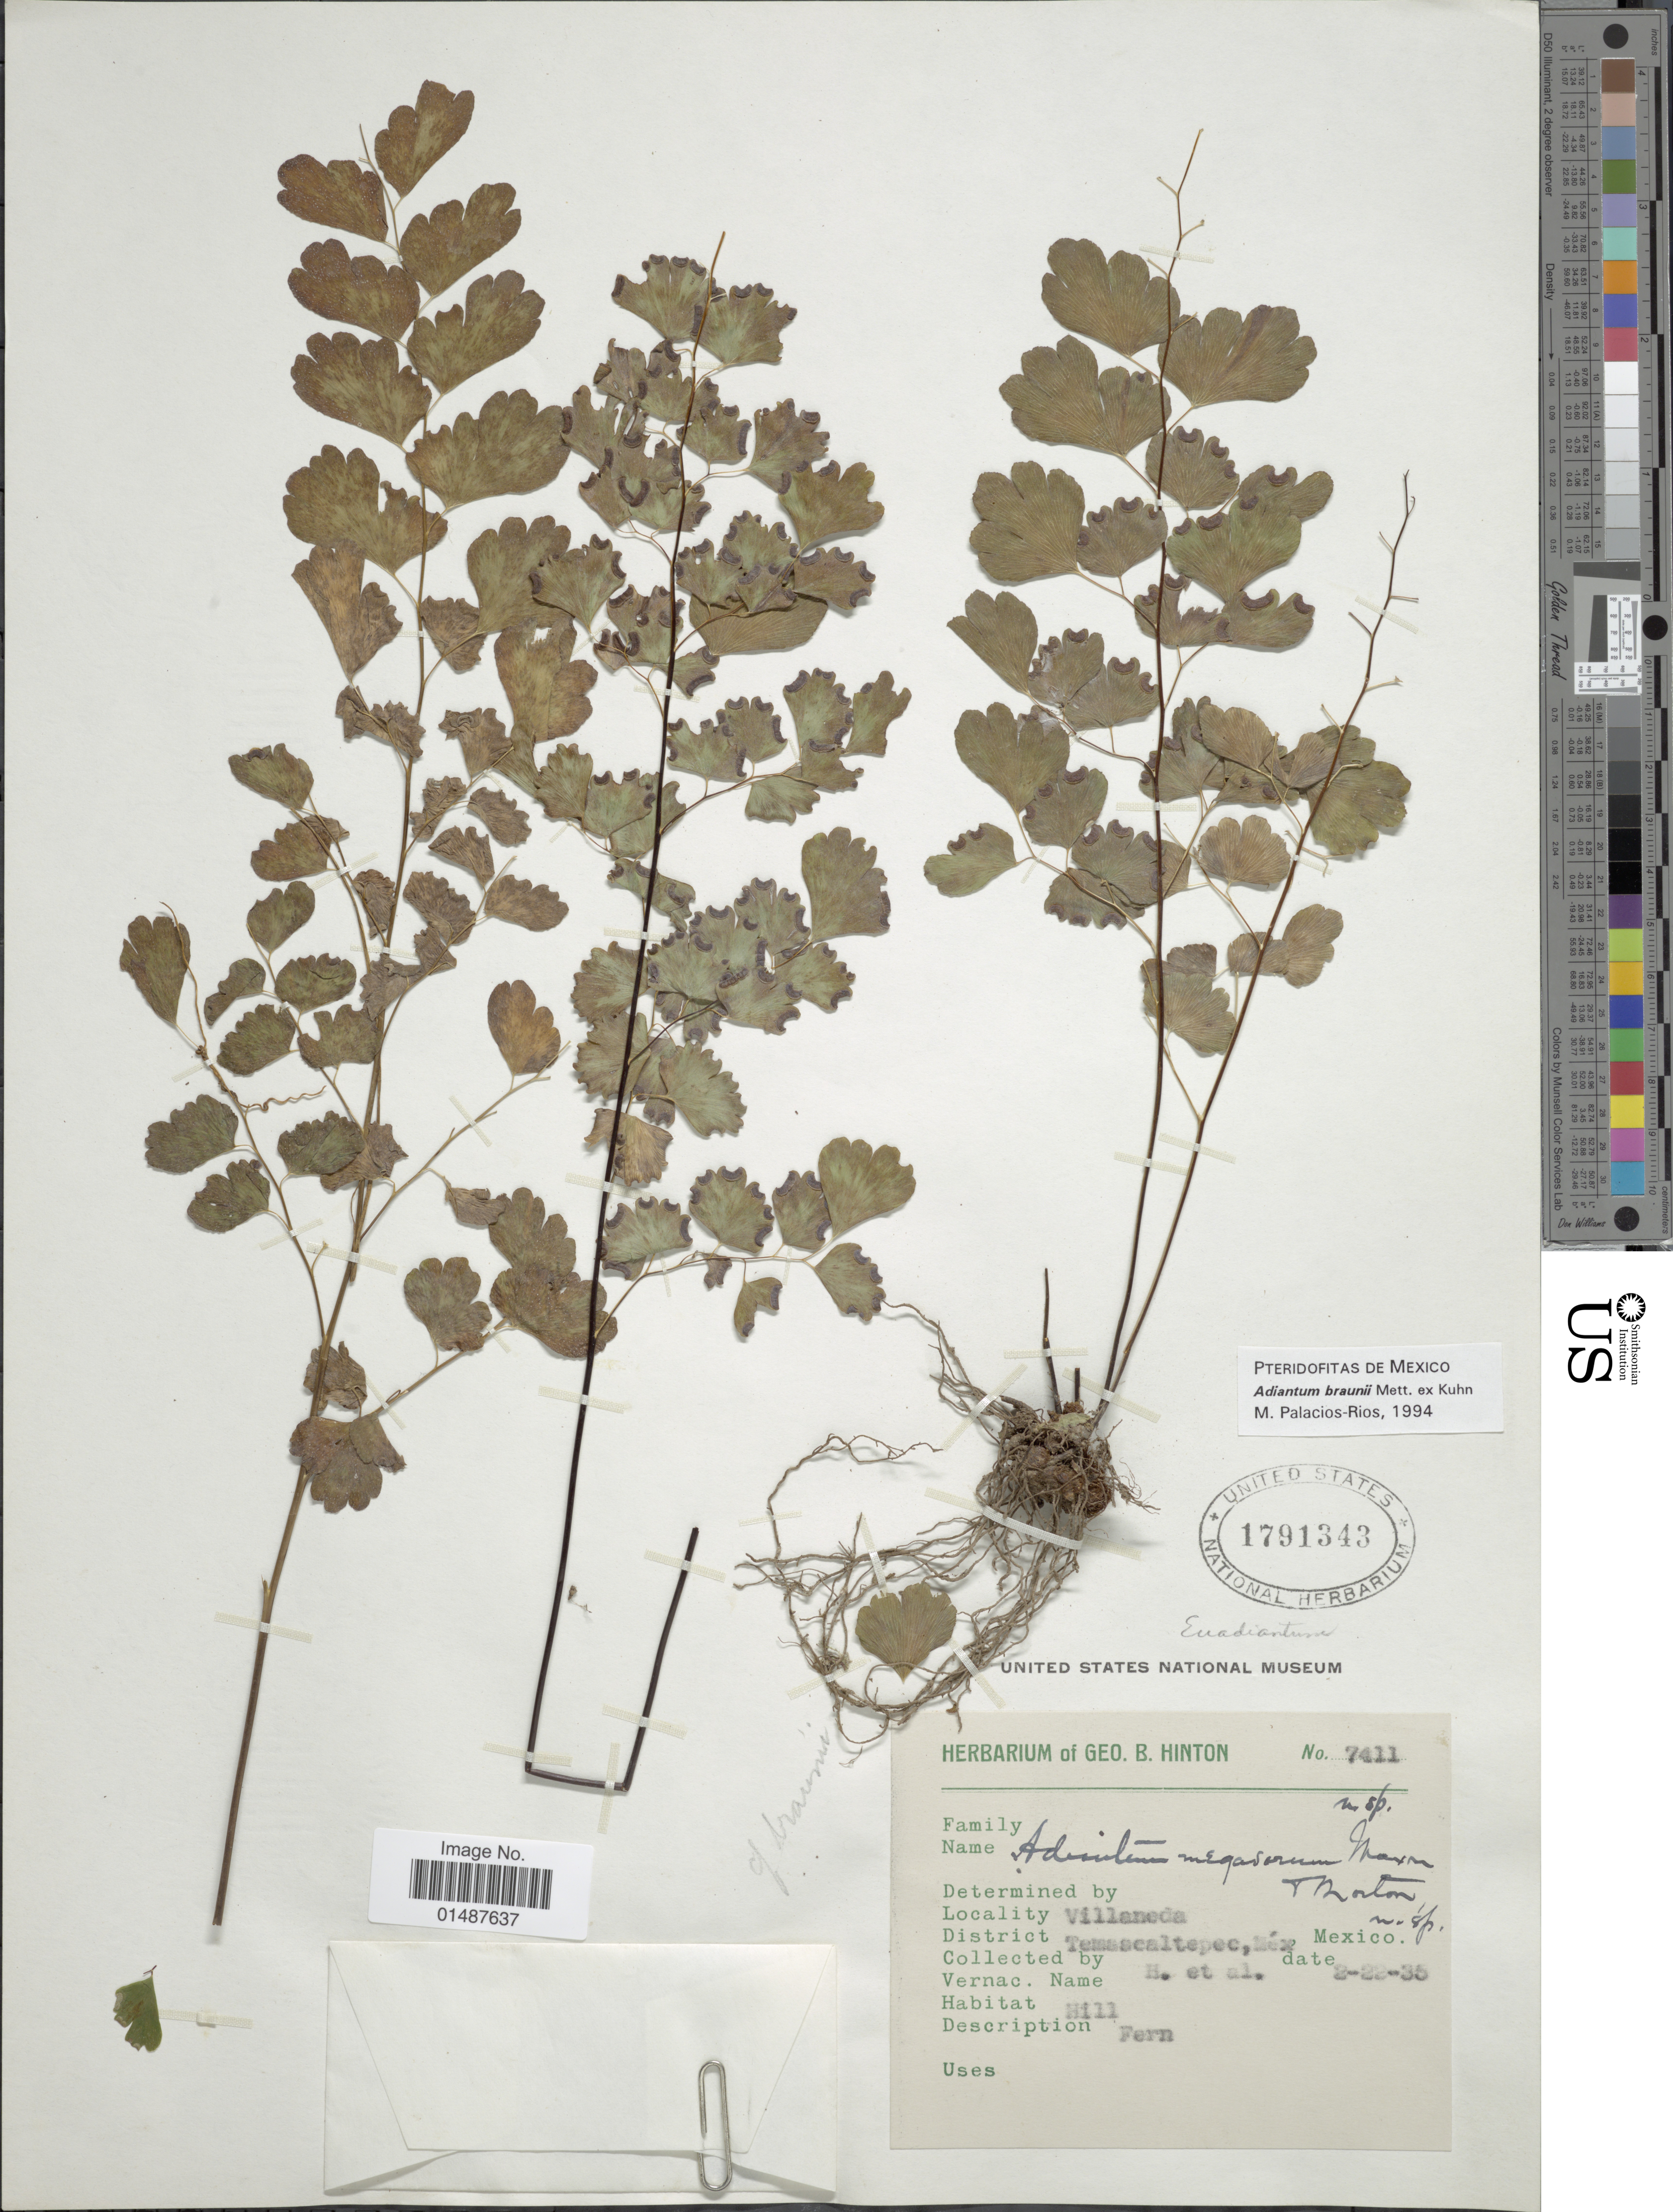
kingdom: Plantae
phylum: Tracheophyta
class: Polypodiopsida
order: Polypodiales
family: Pteridaceae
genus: Adiantum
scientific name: Adiantum braunii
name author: Mett. ex Kuhn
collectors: G. B. Hinton & et al.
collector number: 7411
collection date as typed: Transcribed d/m/y: 22/2/35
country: Mexico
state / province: México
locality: Villaneda, Temascaltepec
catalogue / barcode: US 1791343